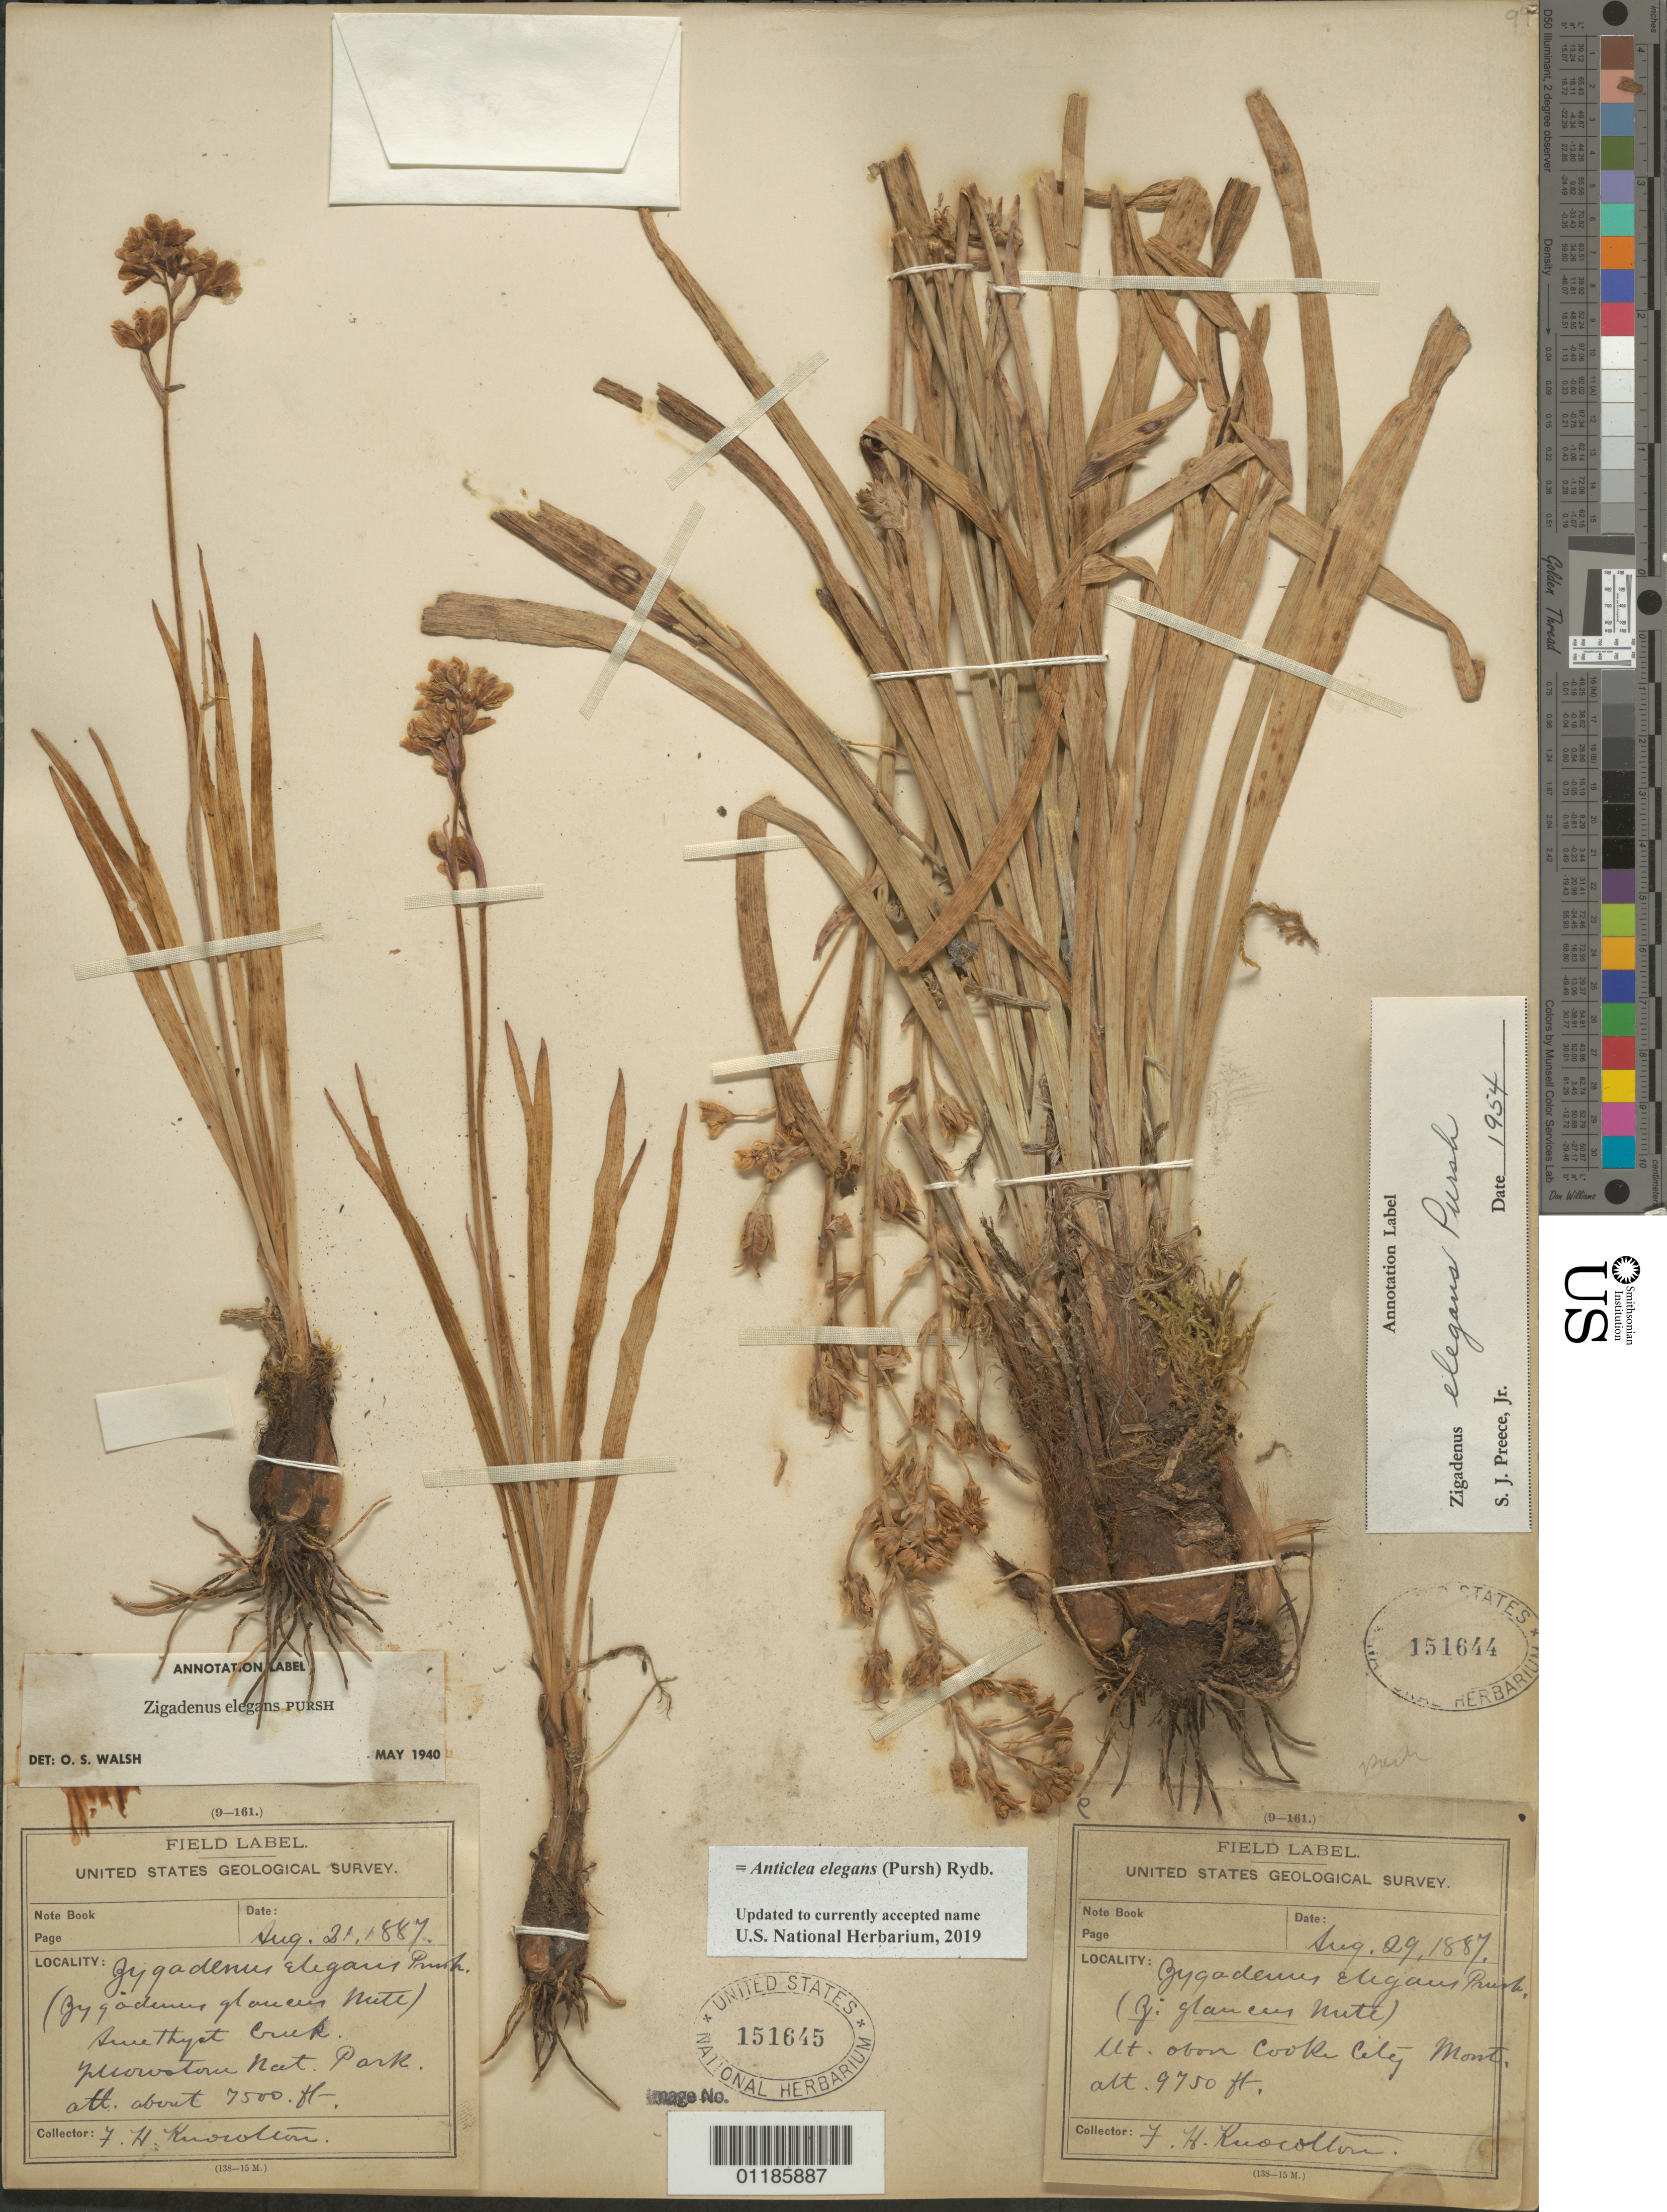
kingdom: Plantae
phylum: Tracheophyta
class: Liliopsida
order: Liliales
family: Melanthiaceae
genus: Anticlea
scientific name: Anticlea elegans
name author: (Pursh) Rydb.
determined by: Strong, Mark T., (BOT), Smithsonian Institution - National Museum of Natural History (UNITED STATES)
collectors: F. H. Knowlton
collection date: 1887-08-29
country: United States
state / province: Montana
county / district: Park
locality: Mt. above Cooke City.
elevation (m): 2972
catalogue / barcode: US 151644